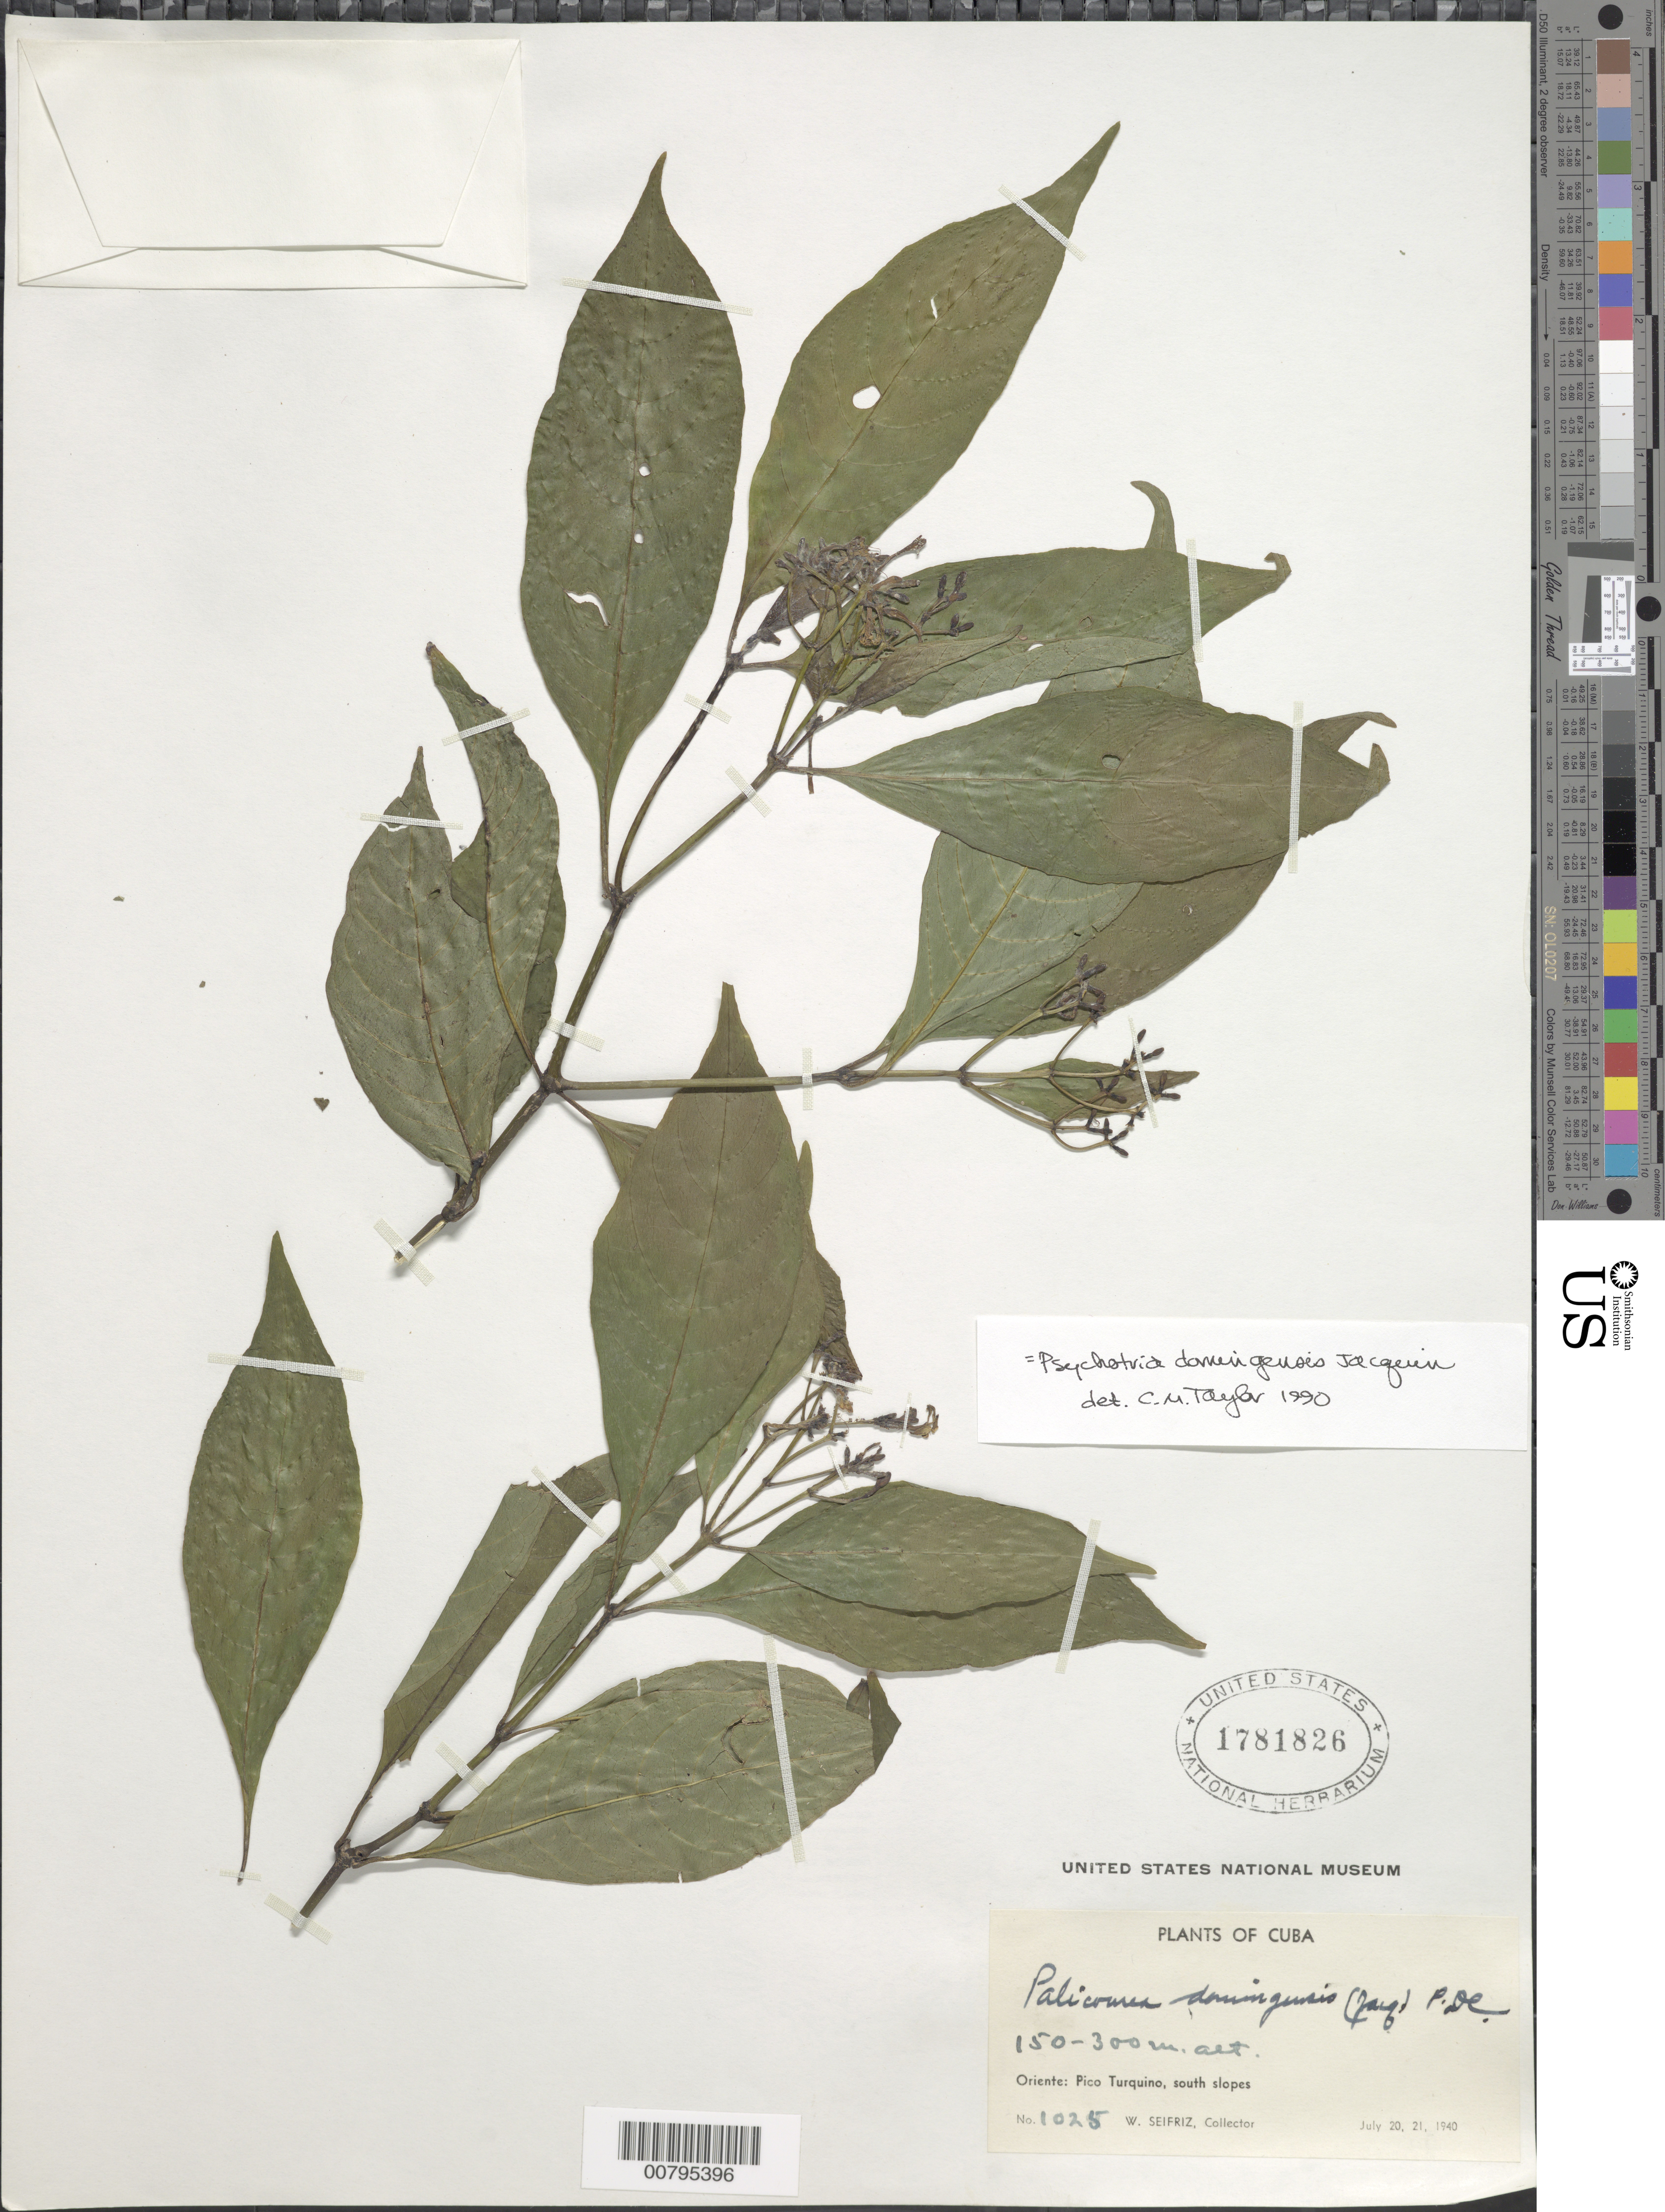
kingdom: Plantae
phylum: Tracheophyta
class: Magnoliopsida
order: Gentianales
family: Rubiaceae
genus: Psychotria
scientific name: Psychotria domingensis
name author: Jacq.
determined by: Taylor, Charlotte M.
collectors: W. Seifriz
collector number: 1025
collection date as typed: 20 Jul 1940 to 21 Jul 1940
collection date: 1940-07-20/1940-07-21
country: Cuba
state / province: Oriente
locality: Pico Turquino, south slopes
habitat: Mountain slopes, south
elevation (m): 150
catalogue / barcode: US 1781826